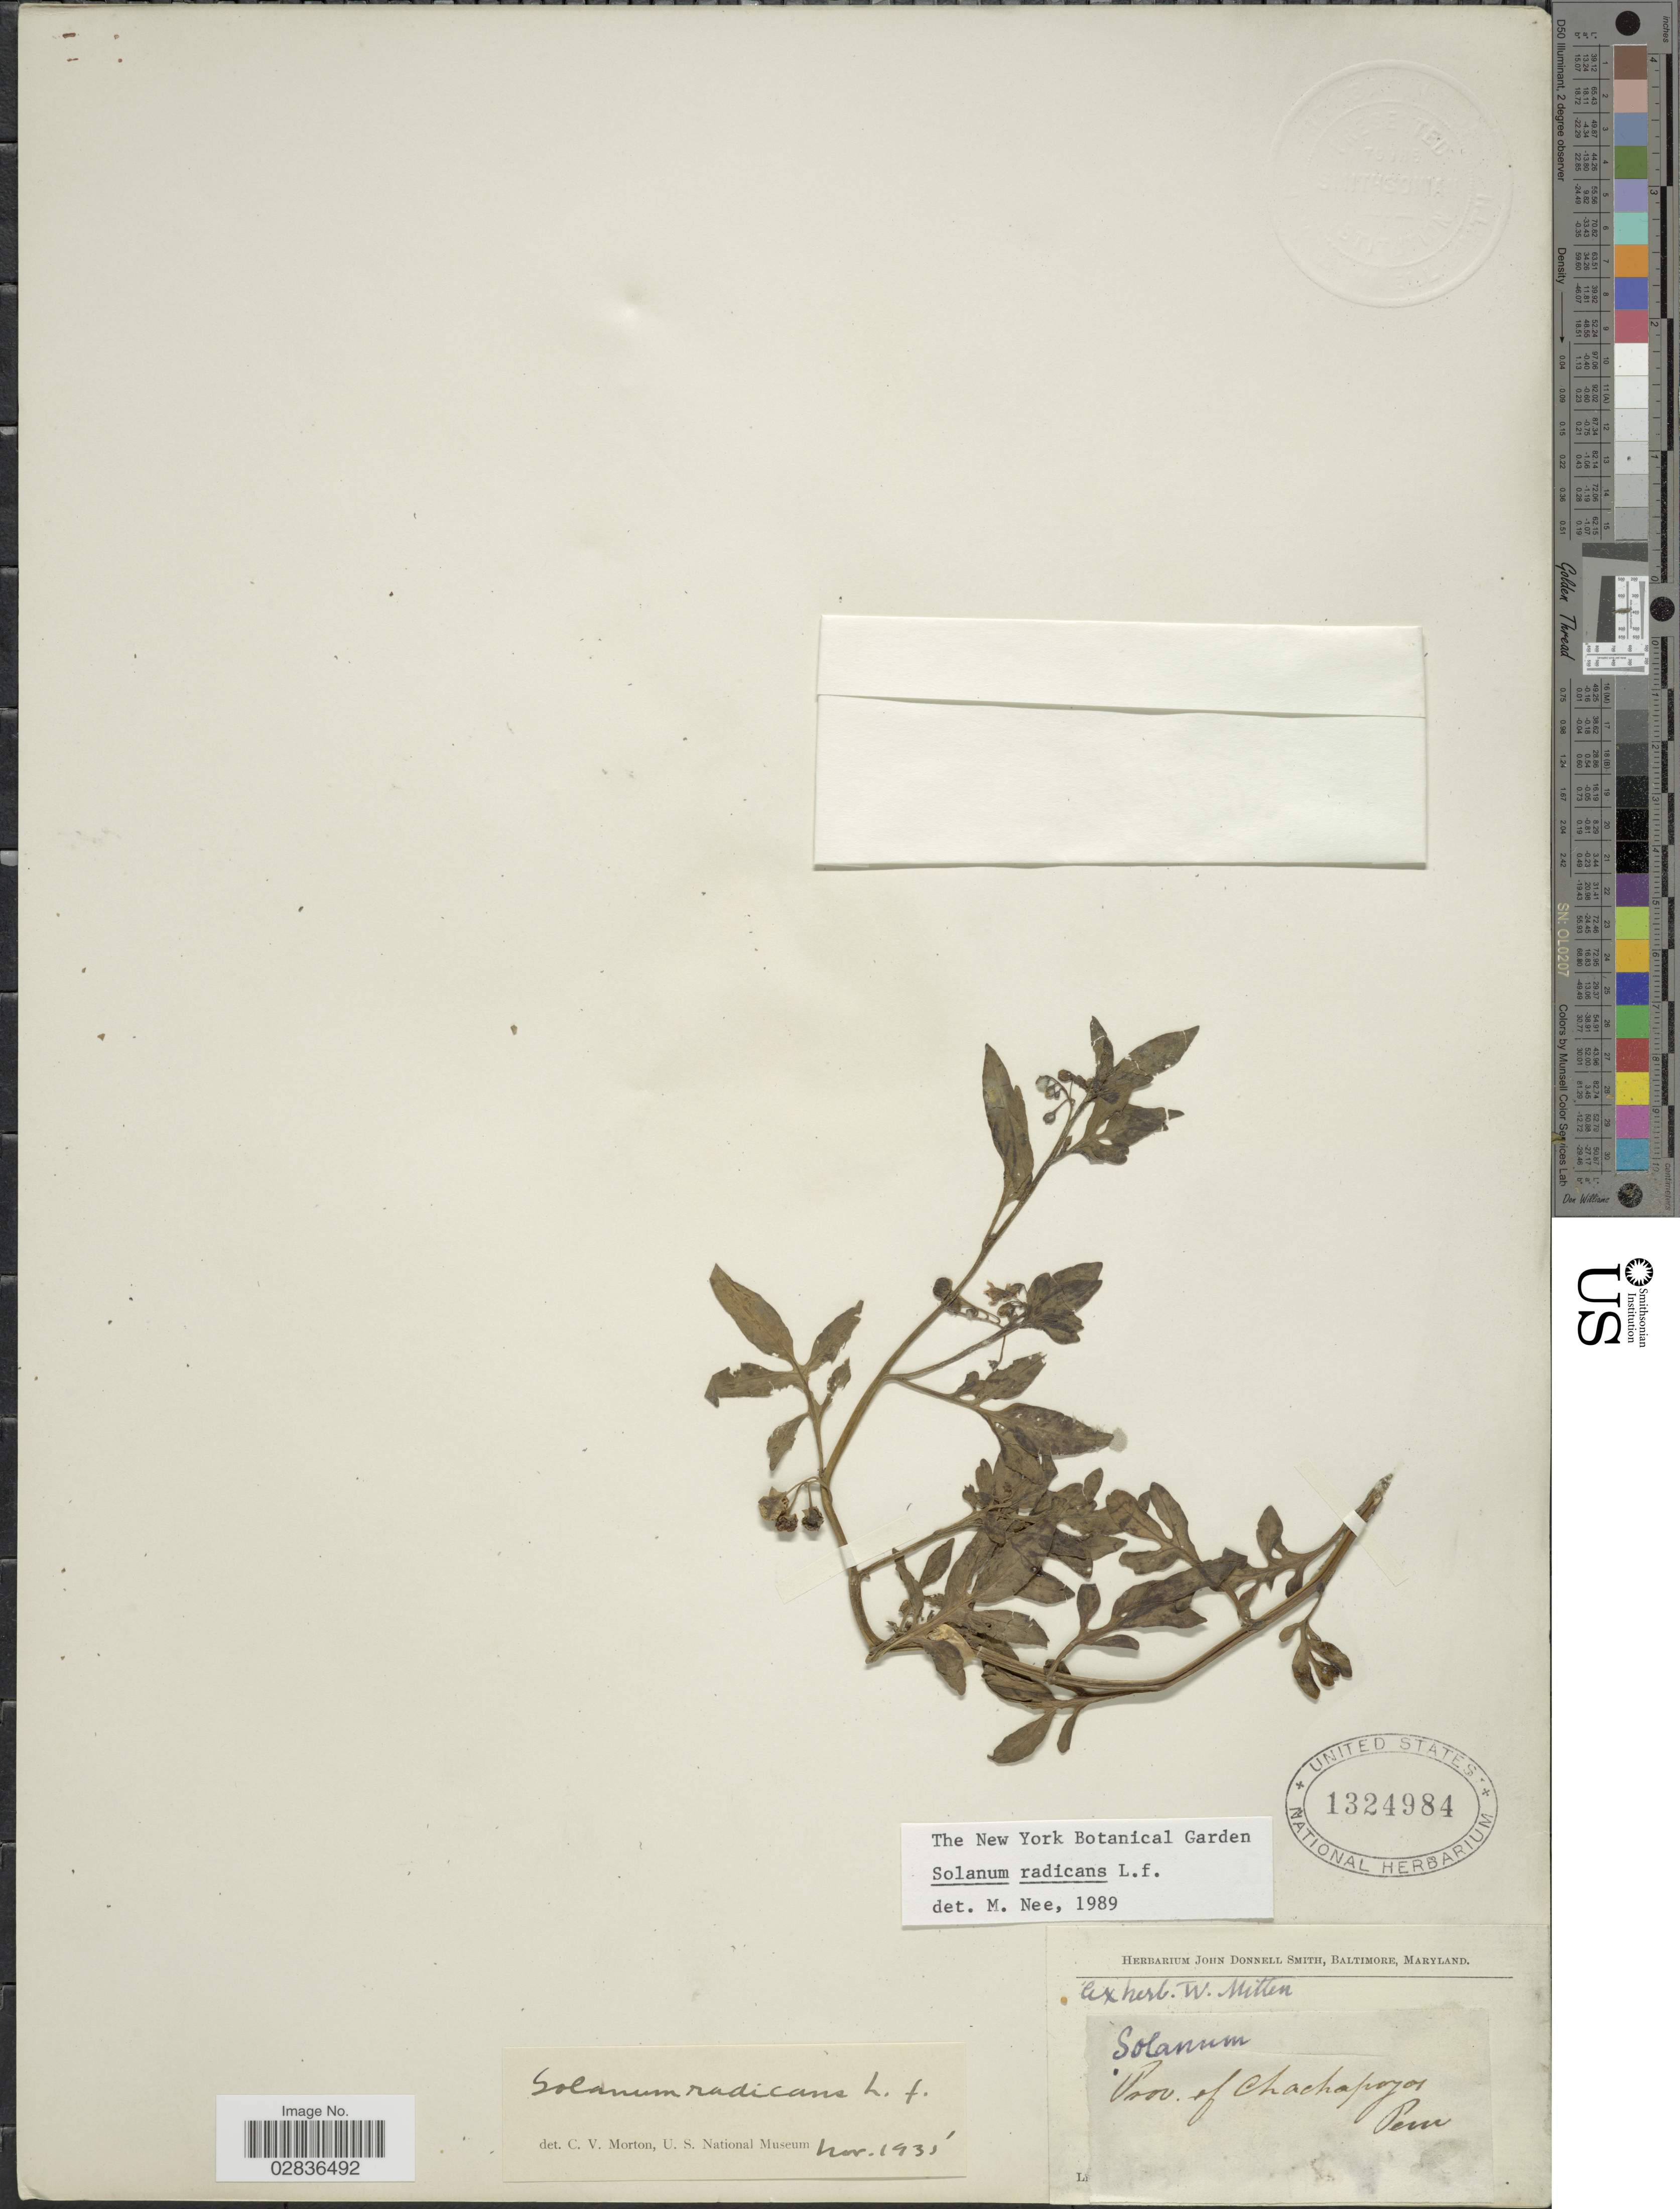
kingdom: Plantae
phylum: Tracheophyta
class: Magnoliopsida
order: Solanales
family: Solanaceae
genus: Solanum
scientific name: Solanum radicans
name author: L. f.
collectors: ex herb. W. Mitten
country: Peru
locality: Prov. of Chachapoyos.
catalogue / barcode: US 1324984